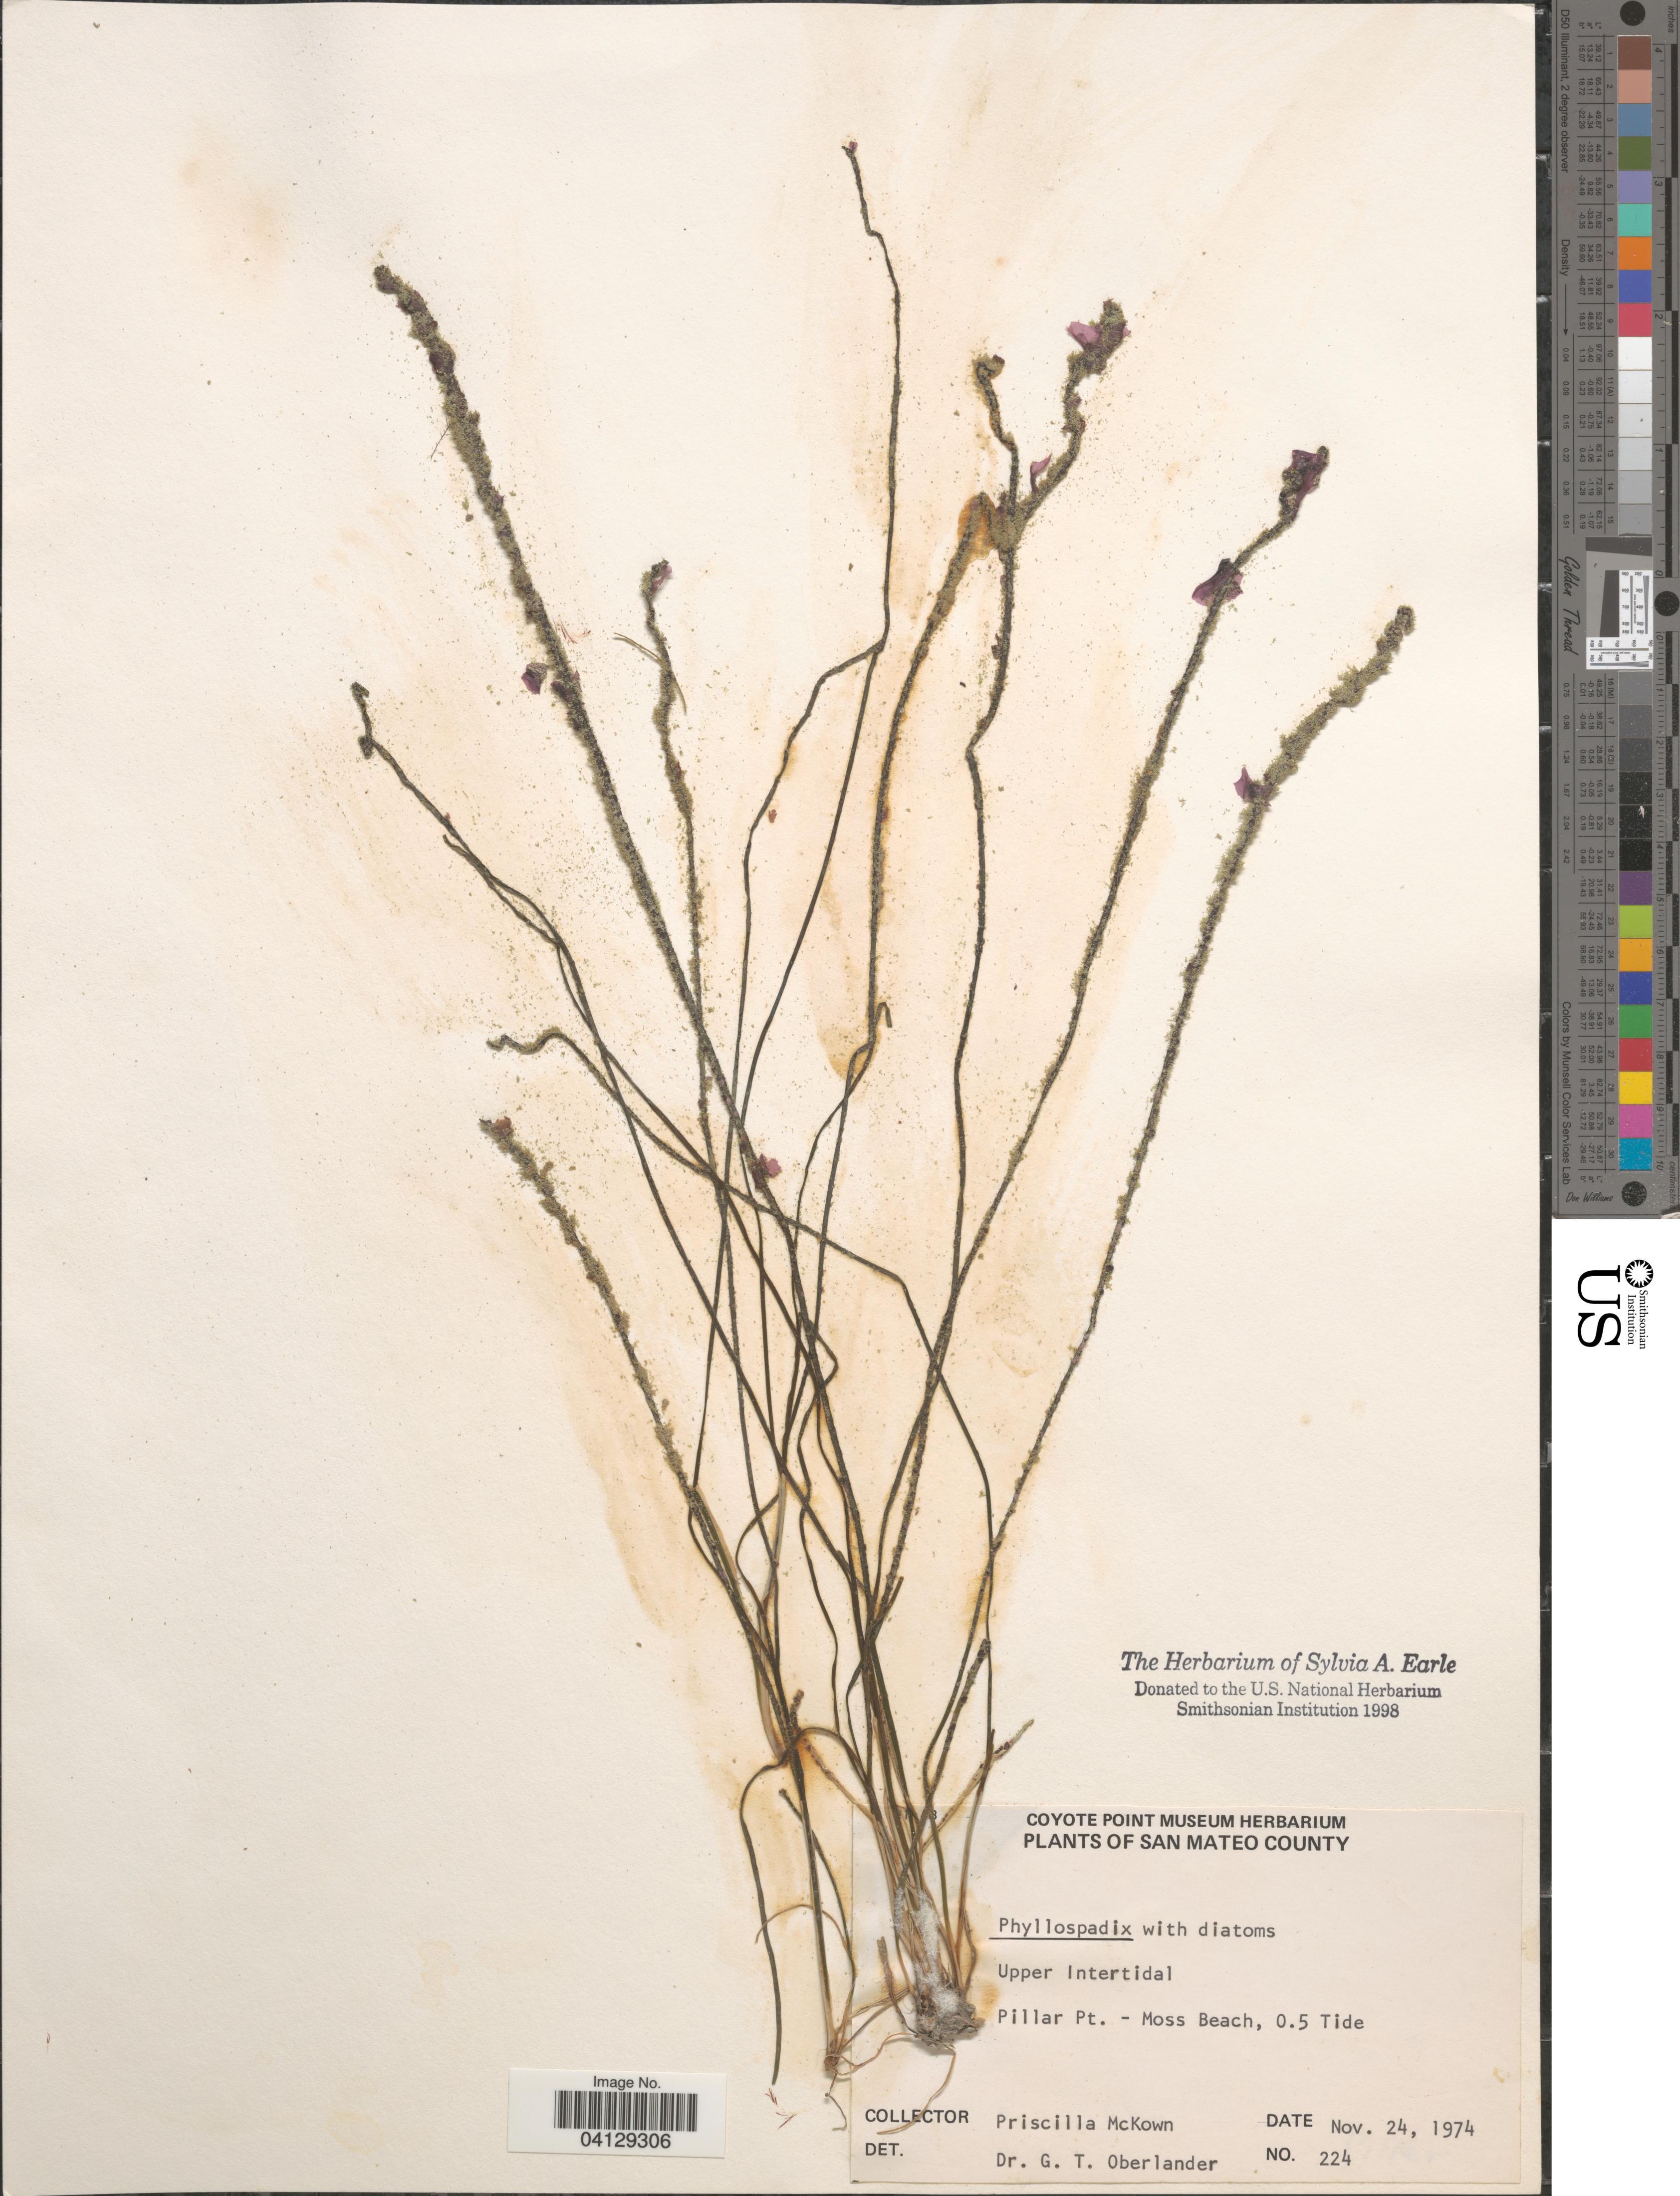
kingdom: Plantae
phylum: Tracheophyta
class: Liliopsida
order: Alismatales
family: Zosteraceae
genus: Phyllospadix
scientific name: Phyllospadix sp.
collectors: P. McKown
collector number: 224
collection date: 1974-11-24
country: United States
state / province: California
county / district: San Mateo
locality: San Mateo County. Pillar Pt. - Moss Beach.